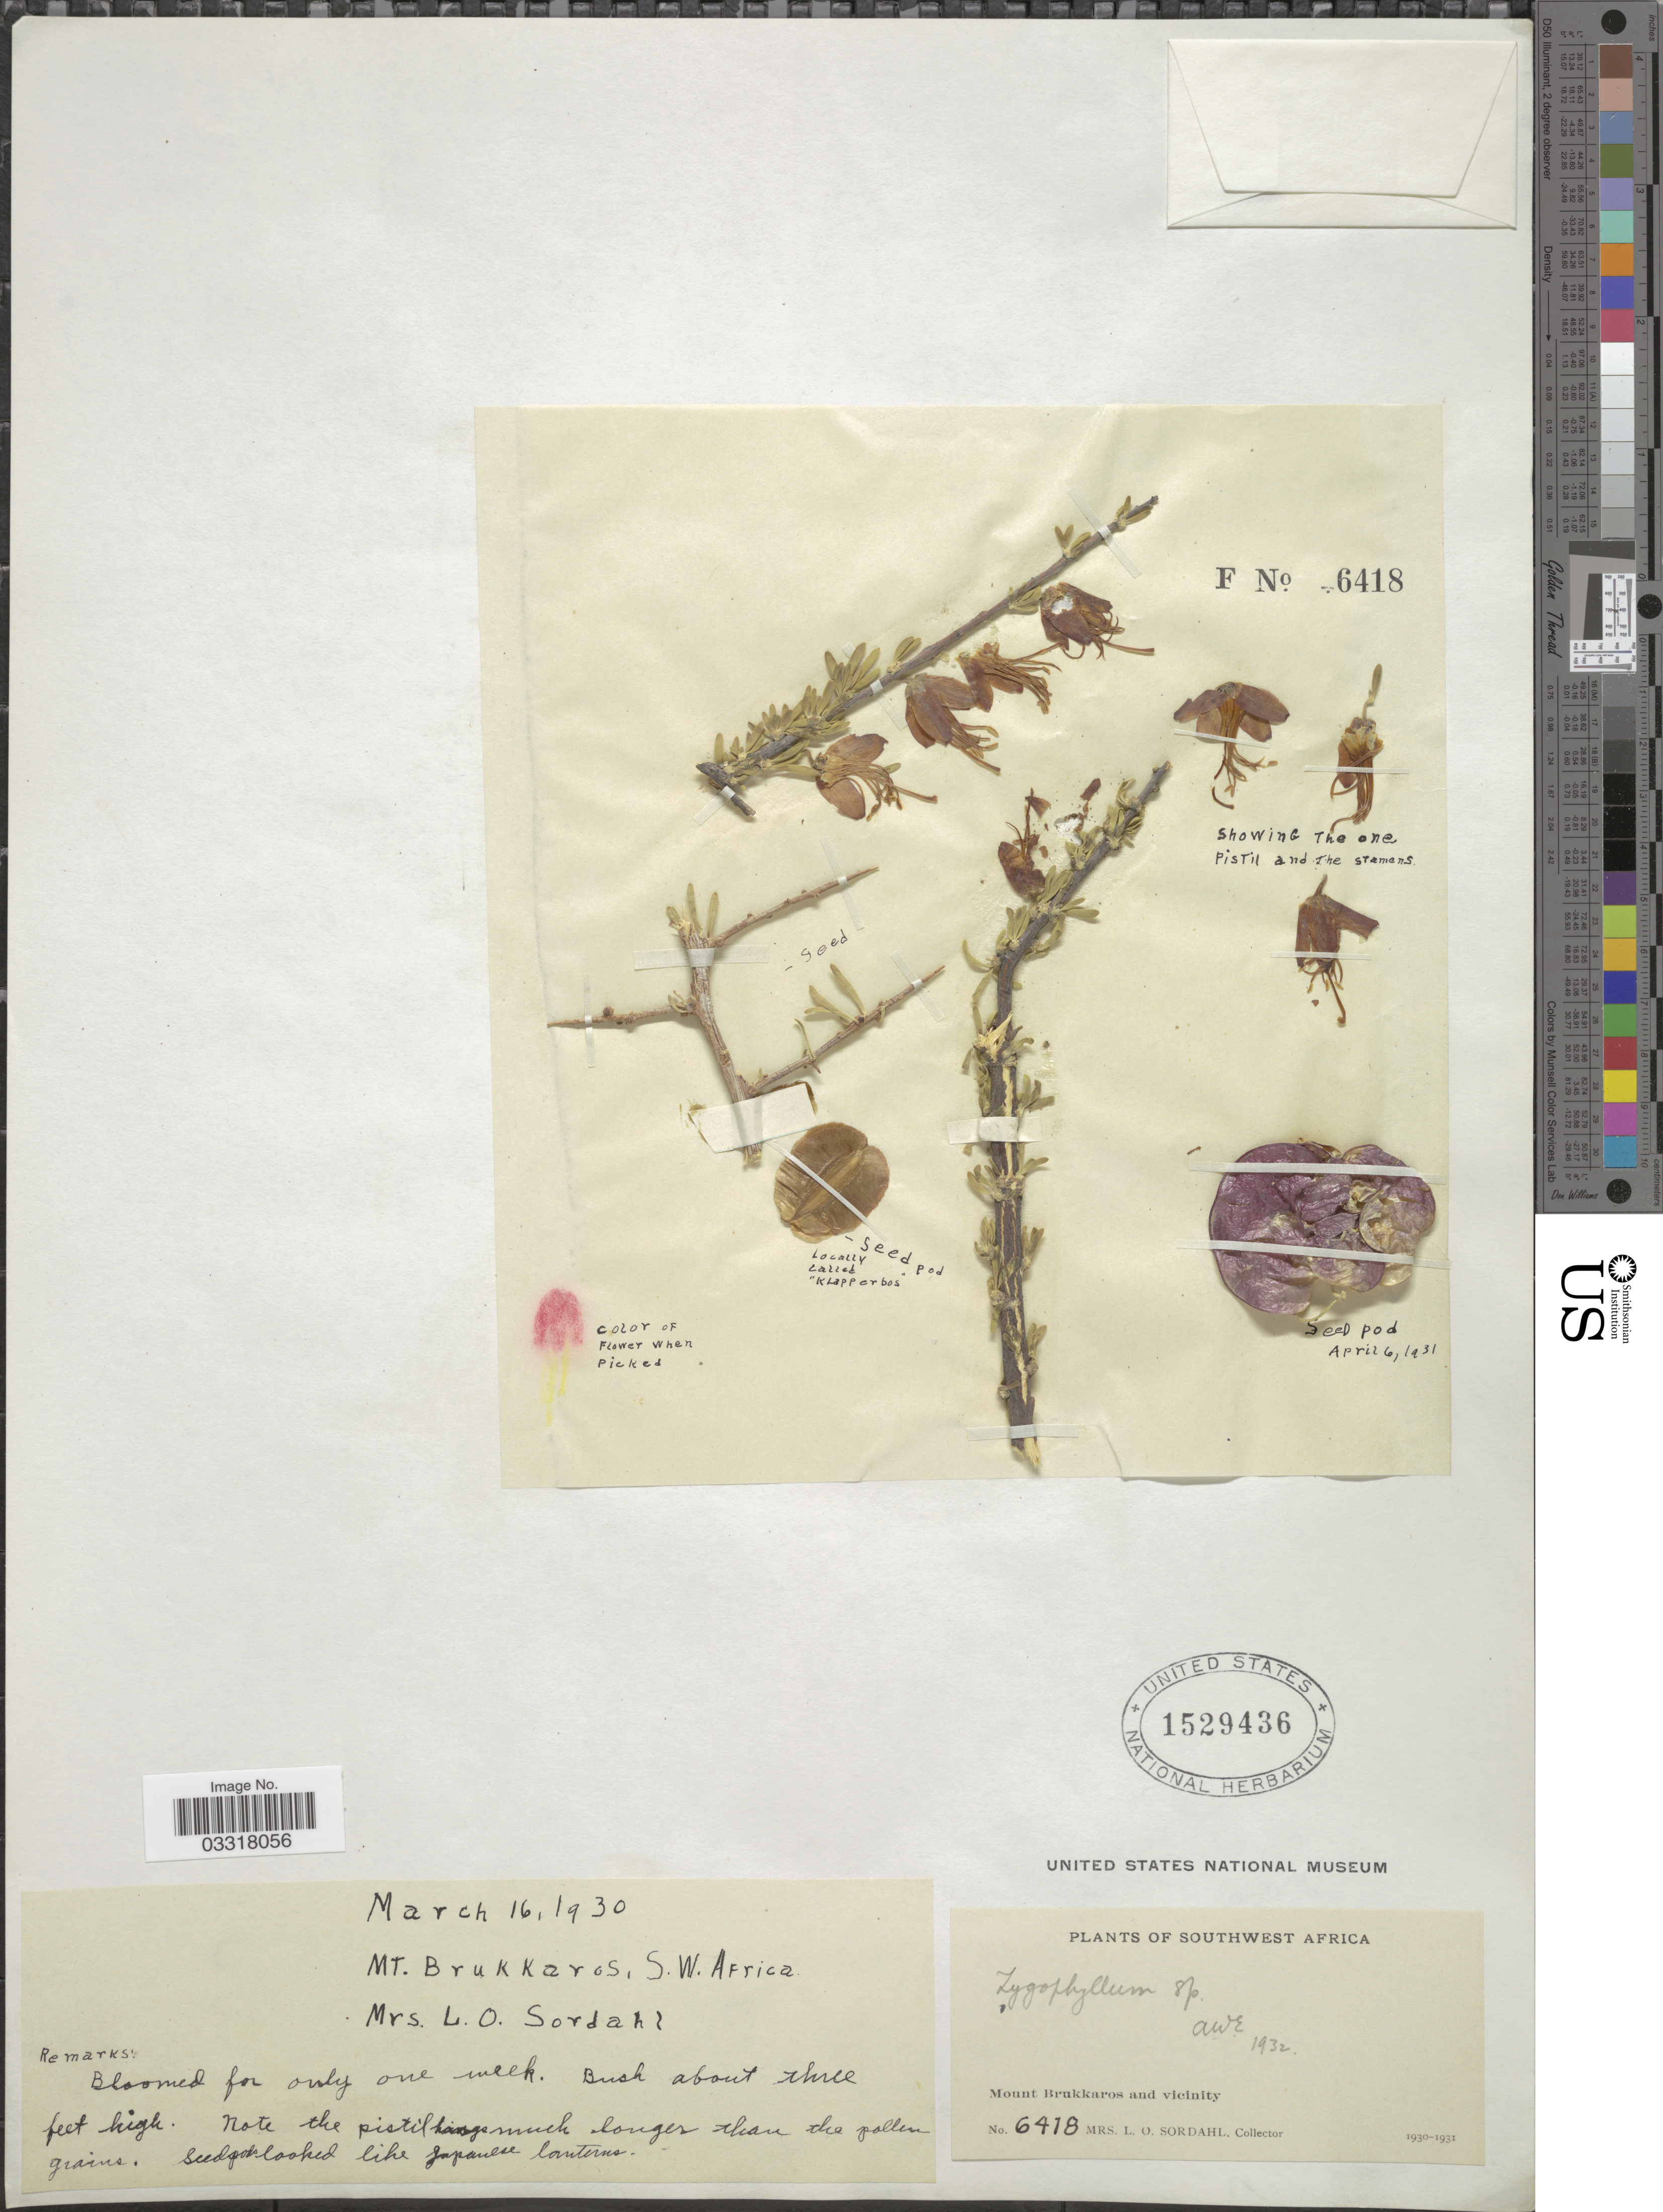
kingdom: Plantae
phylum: Tracheophyta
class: Magnoliopsida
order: Sapindales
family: Meliaceae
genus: Nymania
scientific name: Nymania sp.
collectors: L. Sordahl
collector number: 6481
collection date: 1930-03-16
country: Namibia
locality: Southwest Africa. Mount Brukkaros and vicinity.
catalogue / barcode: US 1529436